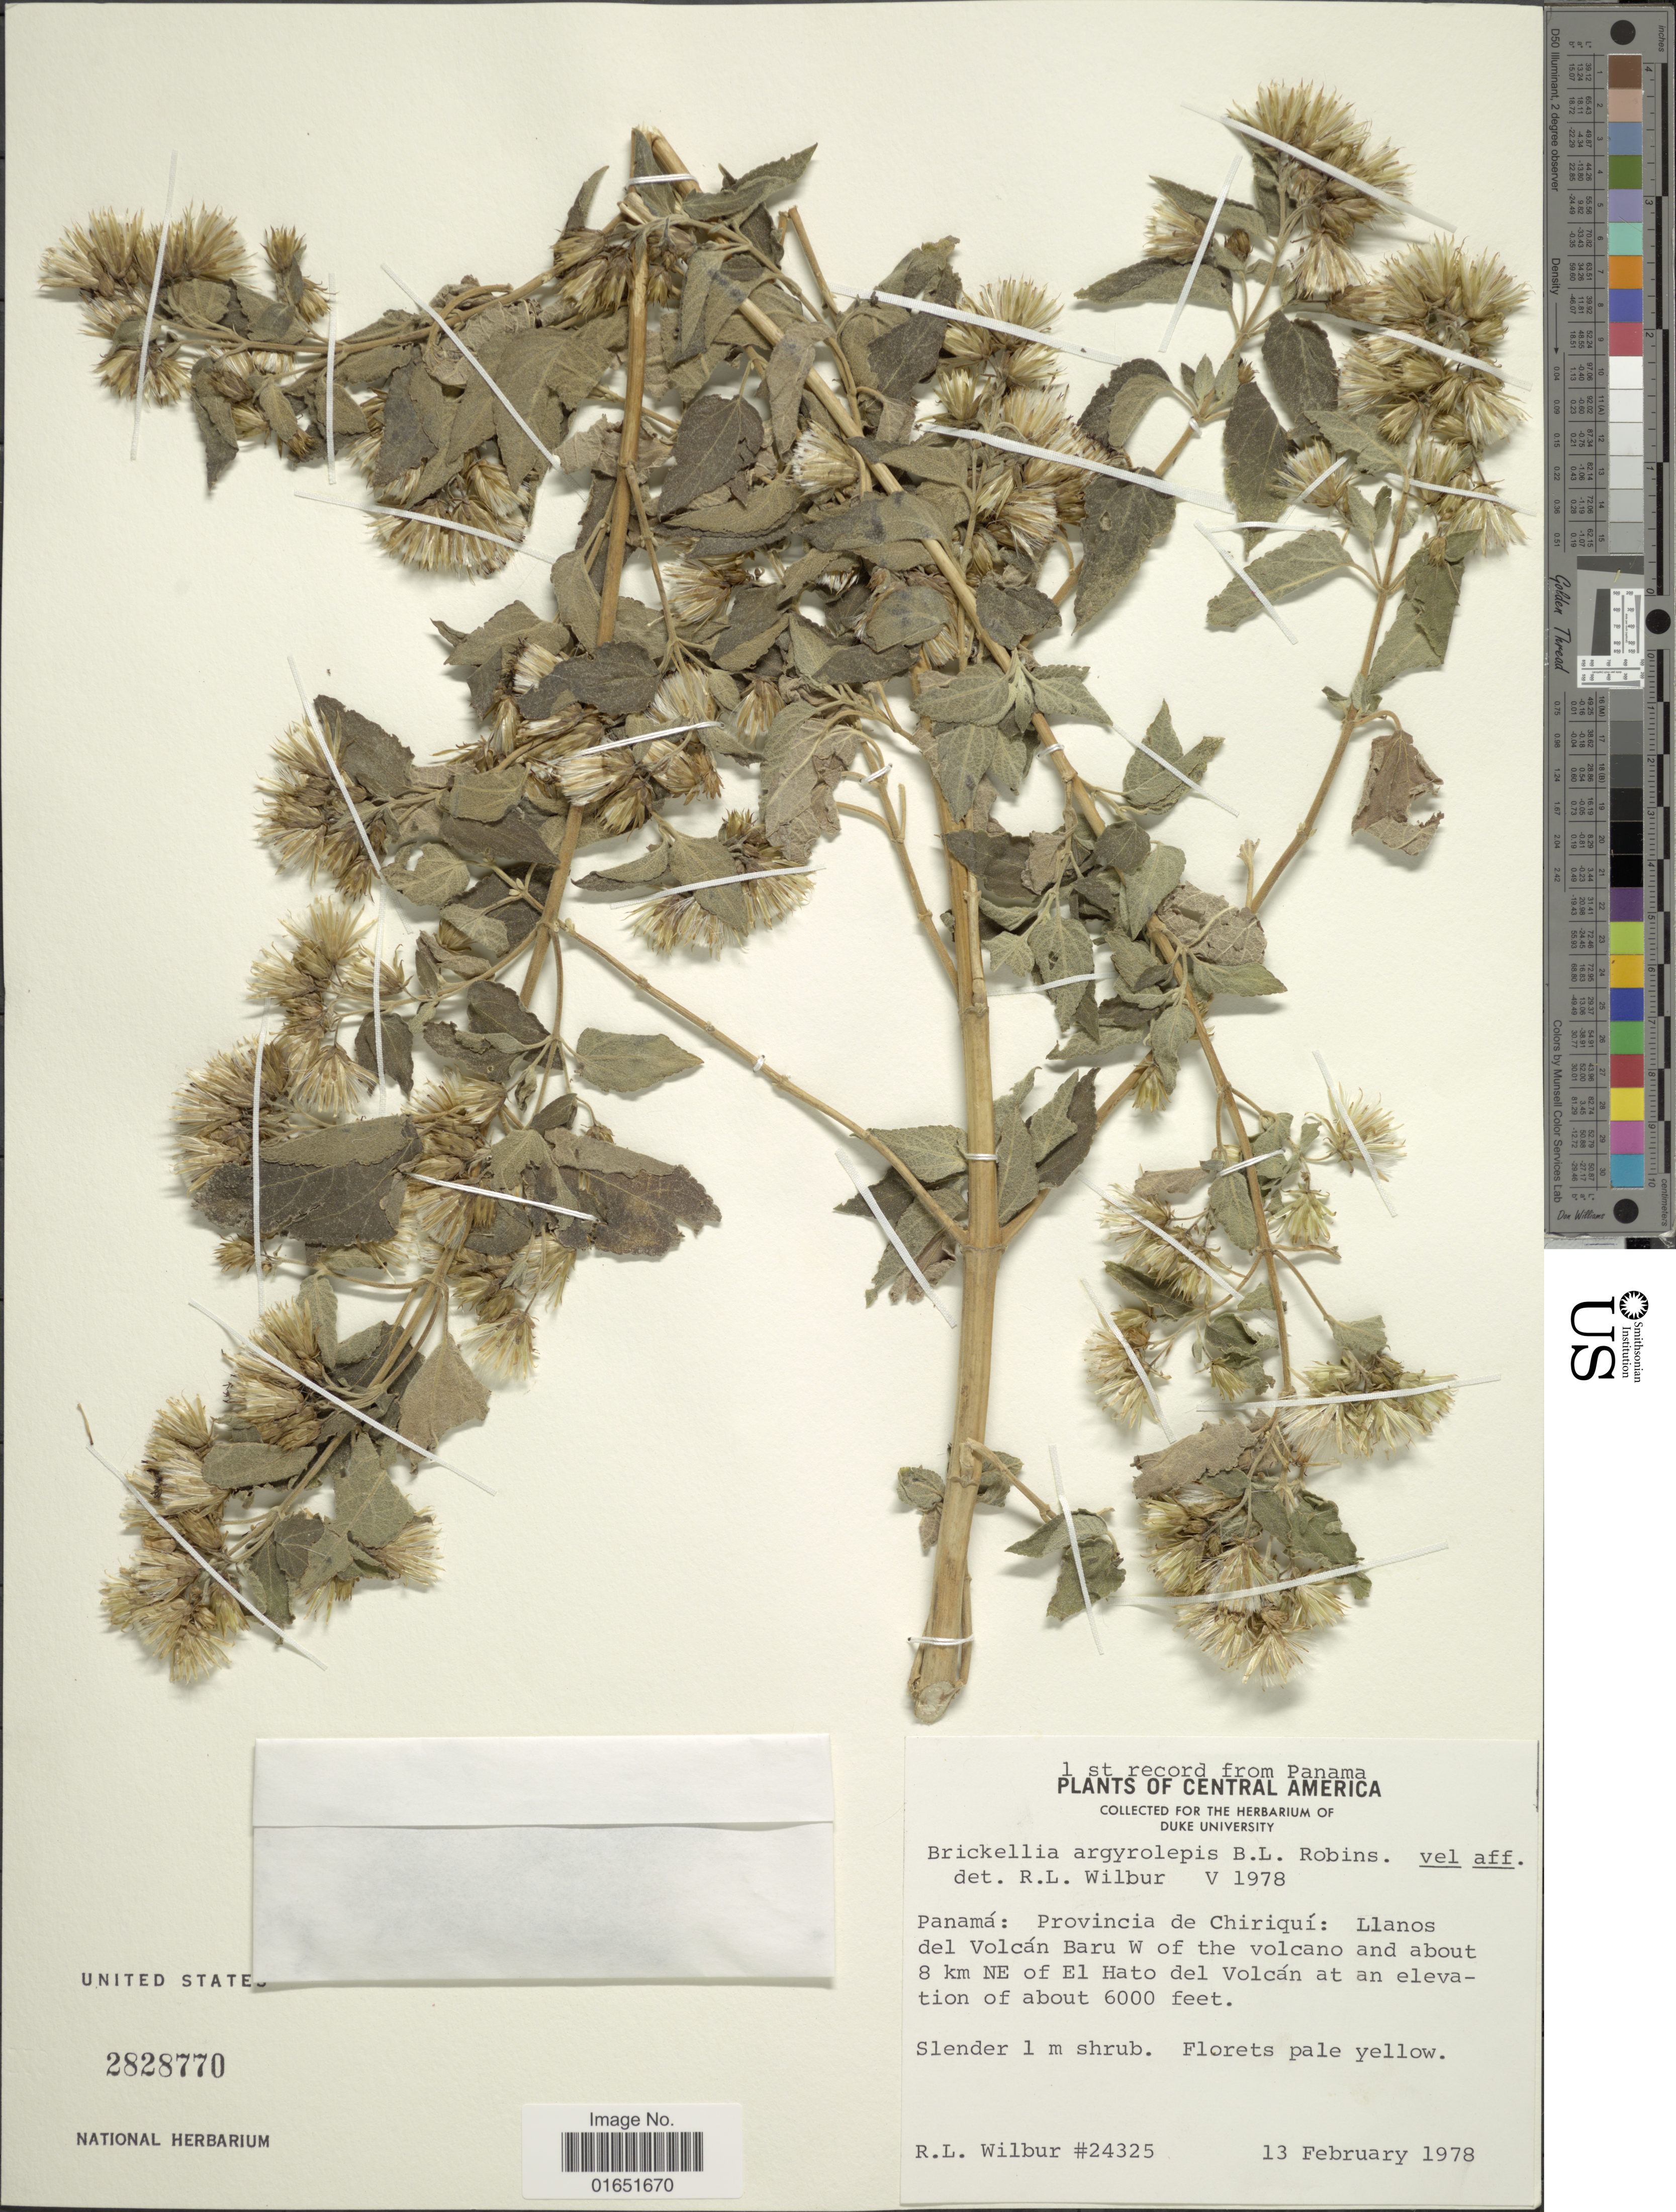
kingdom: Plantae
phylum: Tracheophyta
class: Magnoliopsida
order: Asterales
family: Asteraceae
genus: Brickellia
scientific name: Brickellia argyrolepis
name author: B.L. Rob.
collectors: R. L. Wilbur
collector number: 24325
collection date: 1978-02-13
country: Panama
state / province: Chiriqui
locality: Llanos del Volcan Baru W of the volcano and about 8 km NE of El Hato del Volcán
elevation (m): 1829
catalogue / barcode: US 2828770